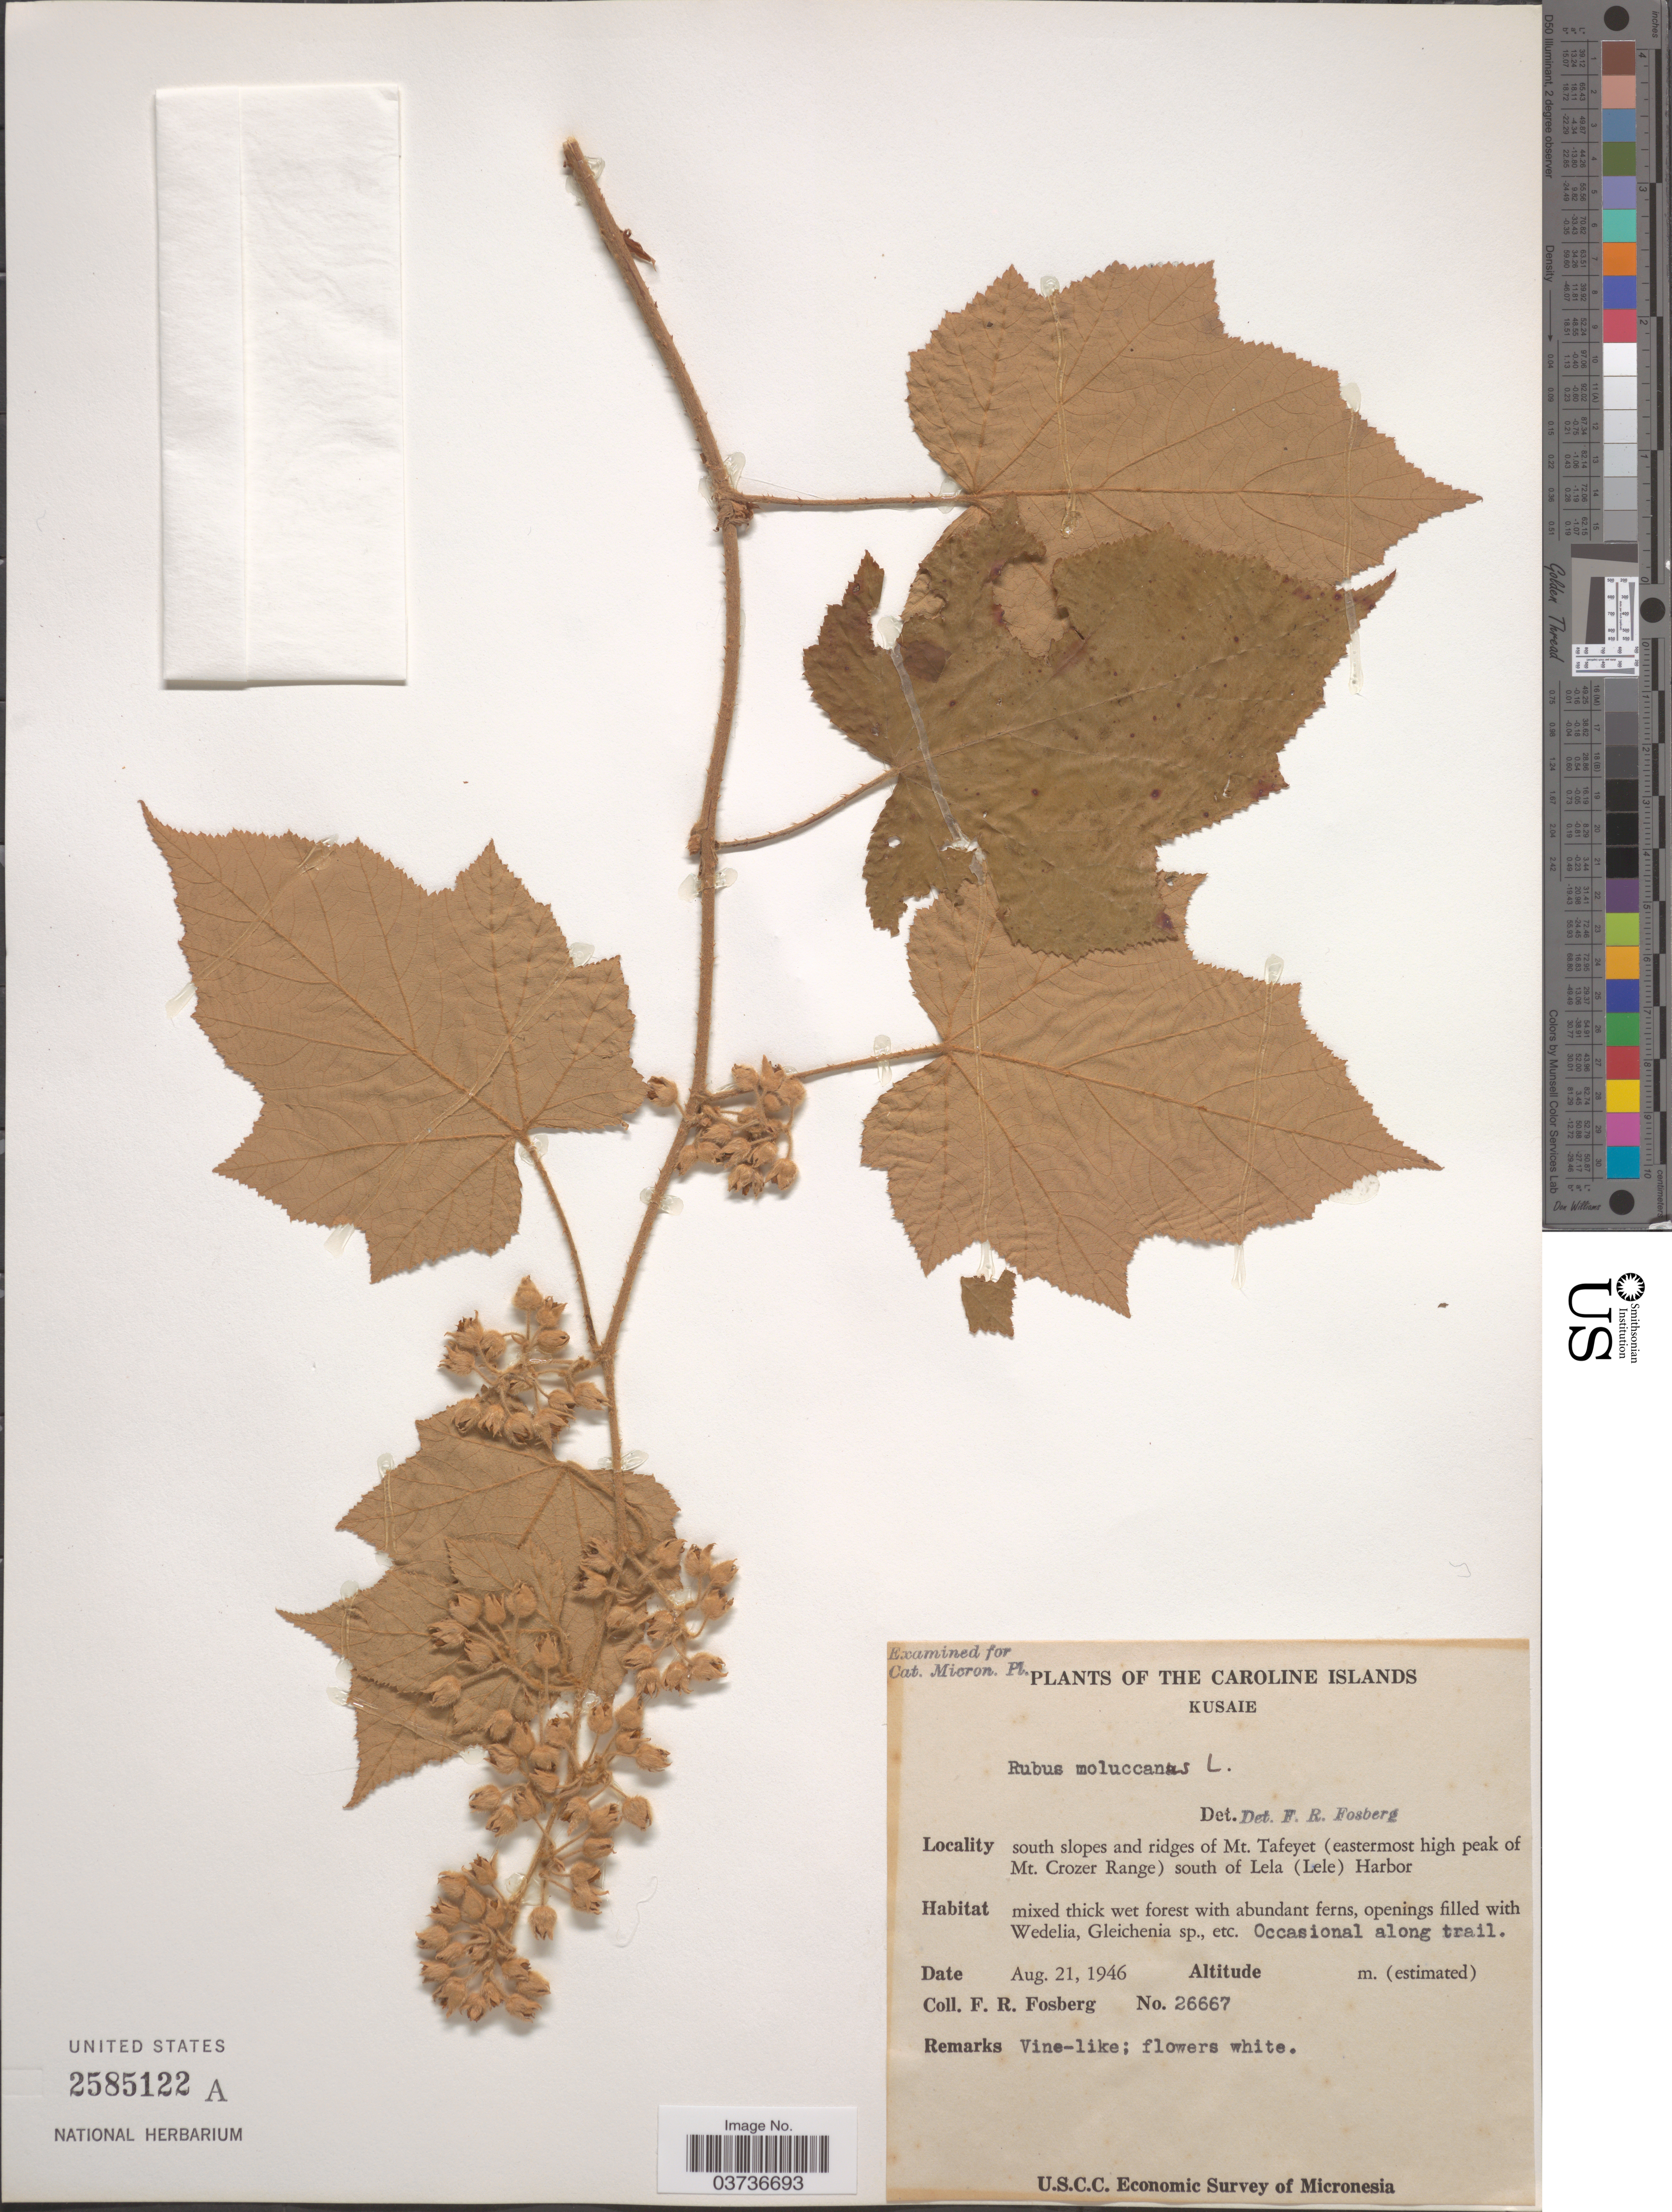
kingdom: Plantae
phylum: Tracheophyta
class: Magnoliopsida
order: Rosales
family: Rosaceae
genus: Rubus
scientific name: Rubus moluccanus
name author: L.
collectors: F. R. Fosberg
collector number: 26667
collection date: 1946-08-21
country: Micronesia, Federated States of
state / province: Kosrae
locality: Caroline Islands. Kusaie. South slopes and redges of Mt. Tafeyet (eastermost high peak of Mt. Crozer Range) south of Lela (Lele) Harbor.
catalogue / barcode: US 2585122A